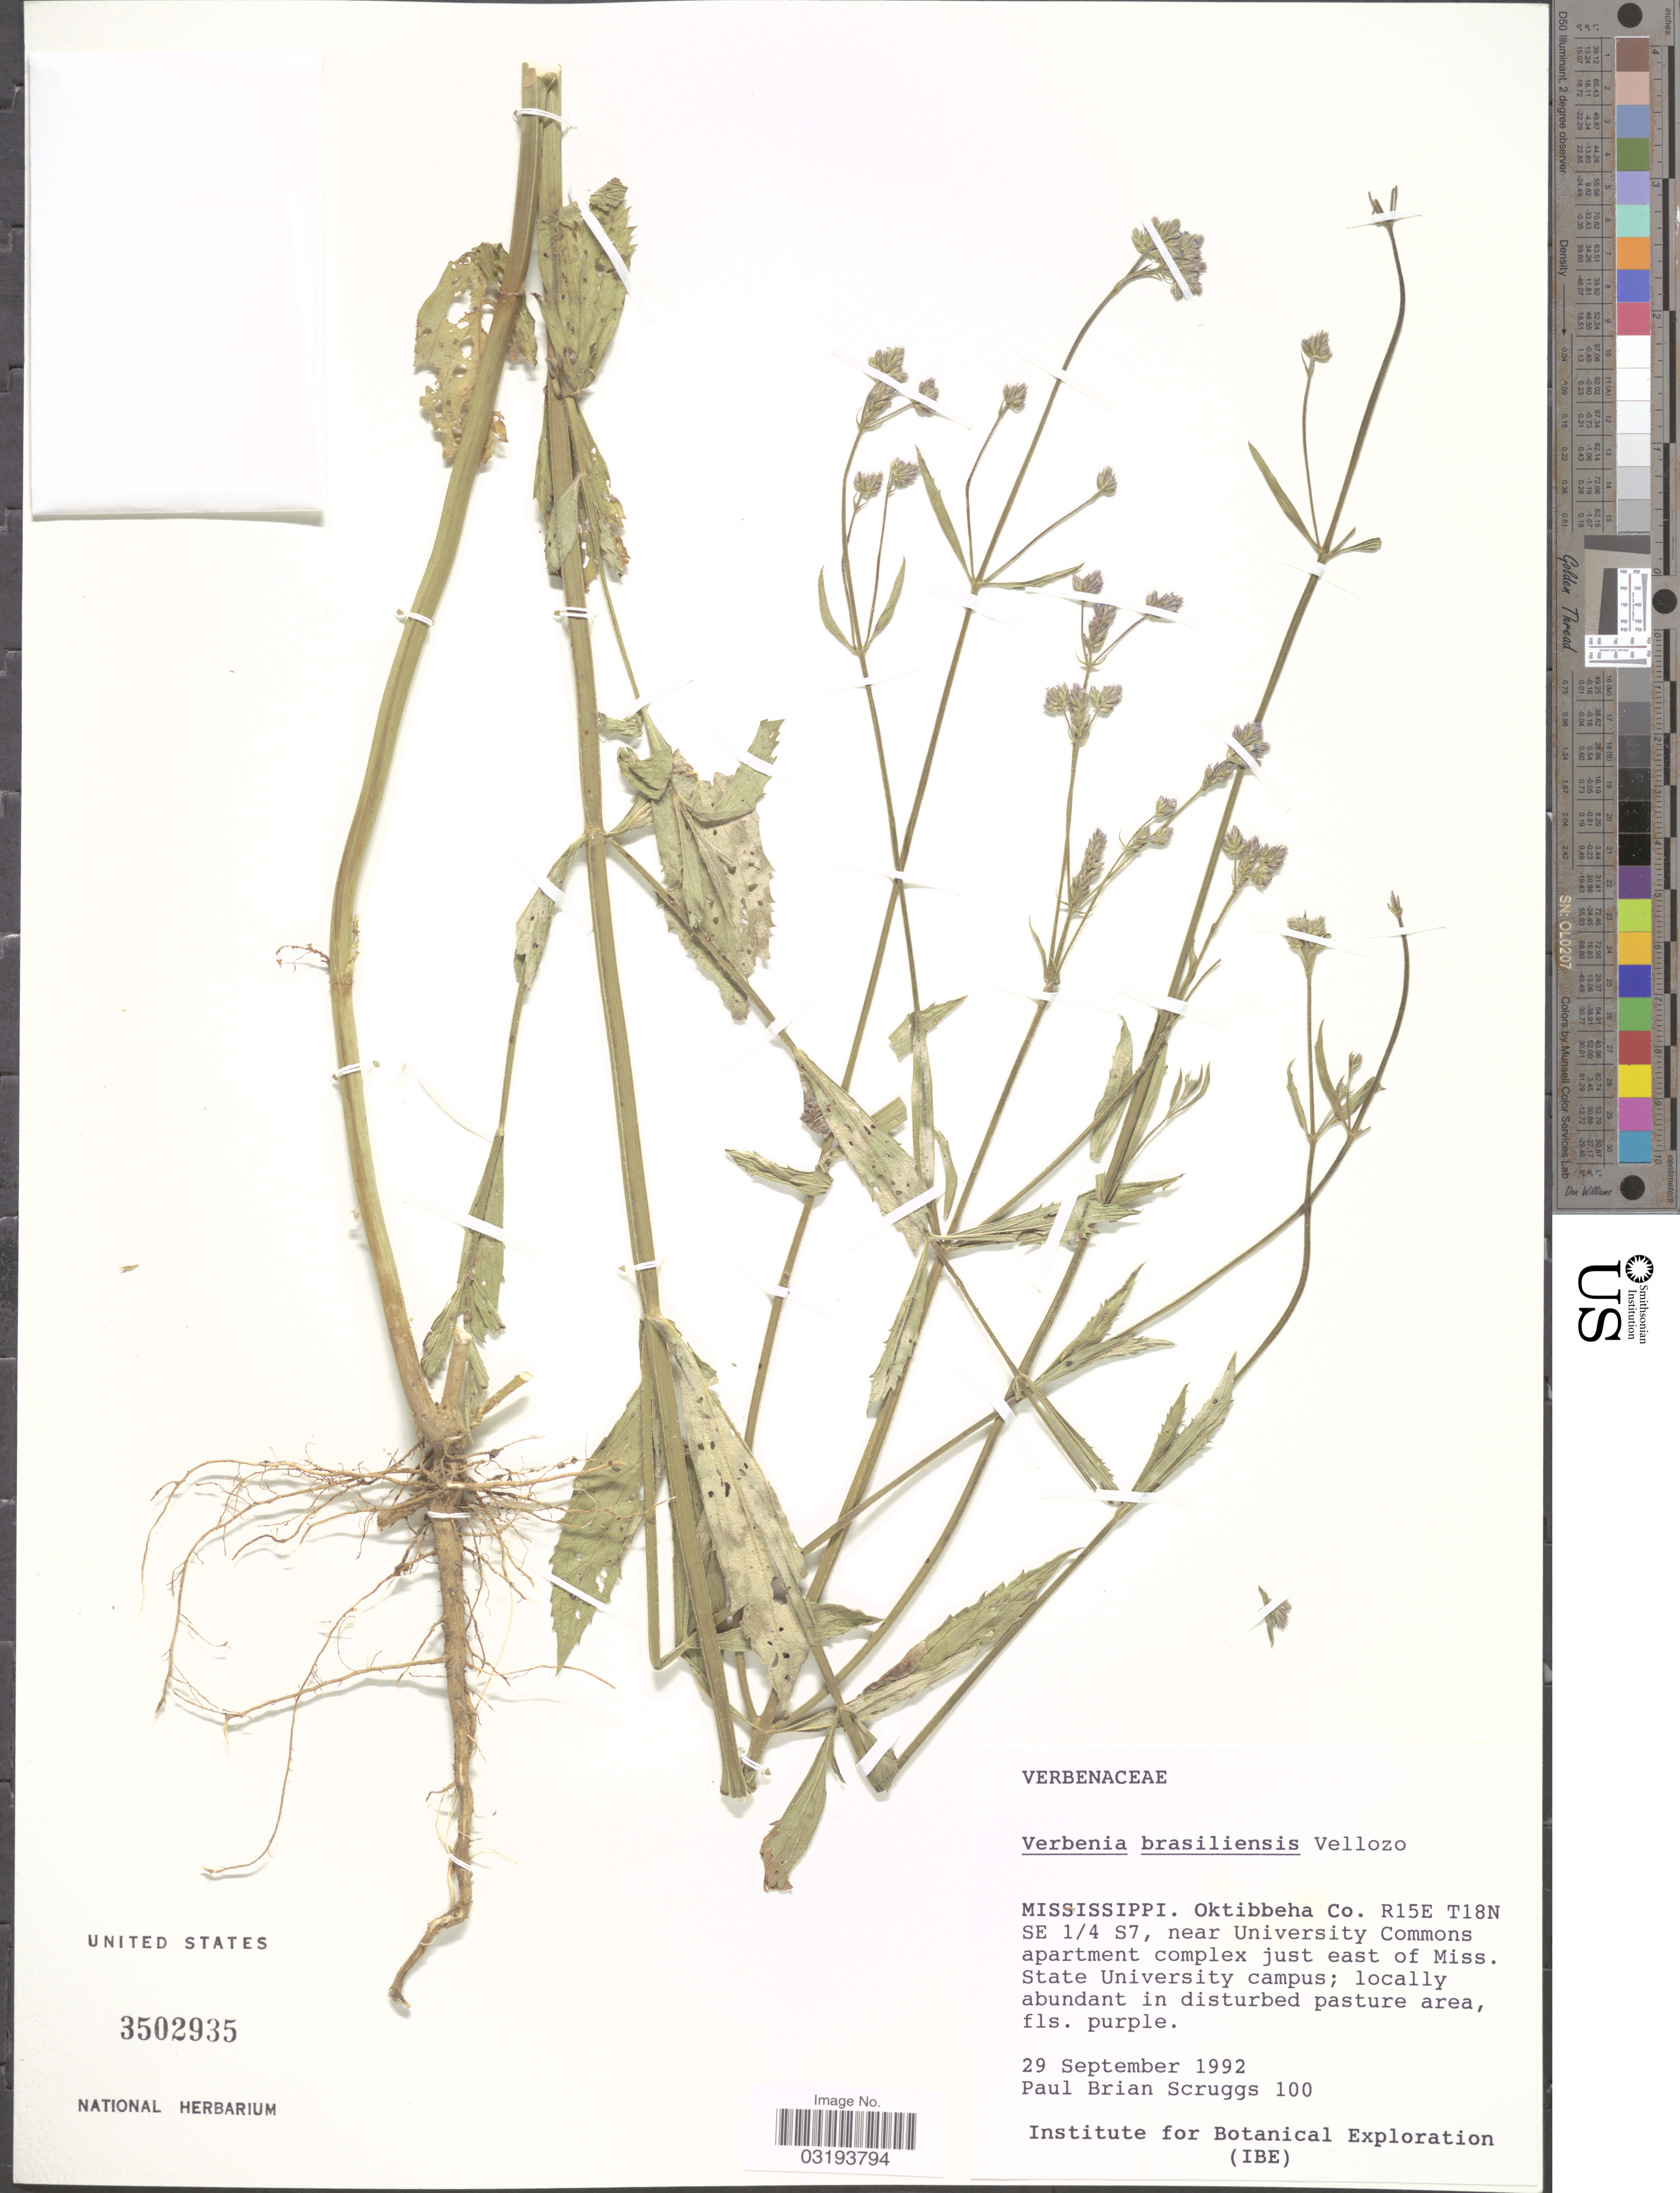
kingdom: Plantae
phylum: Tracheophyta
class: Magnoliopsida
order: Lamiales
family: Verbenaceae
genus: Verbena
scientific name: Verbena litoralis var. brevibracteata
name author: (Kuntze) N. O'Leary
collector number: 100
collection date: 1992-09-29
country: United States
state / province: Mississippi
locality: Oktibbeha Co. R15E T18N SE ¼ S7, near University Commons apartment complex just east of Miss. State University campus.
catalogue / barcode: US 3502935